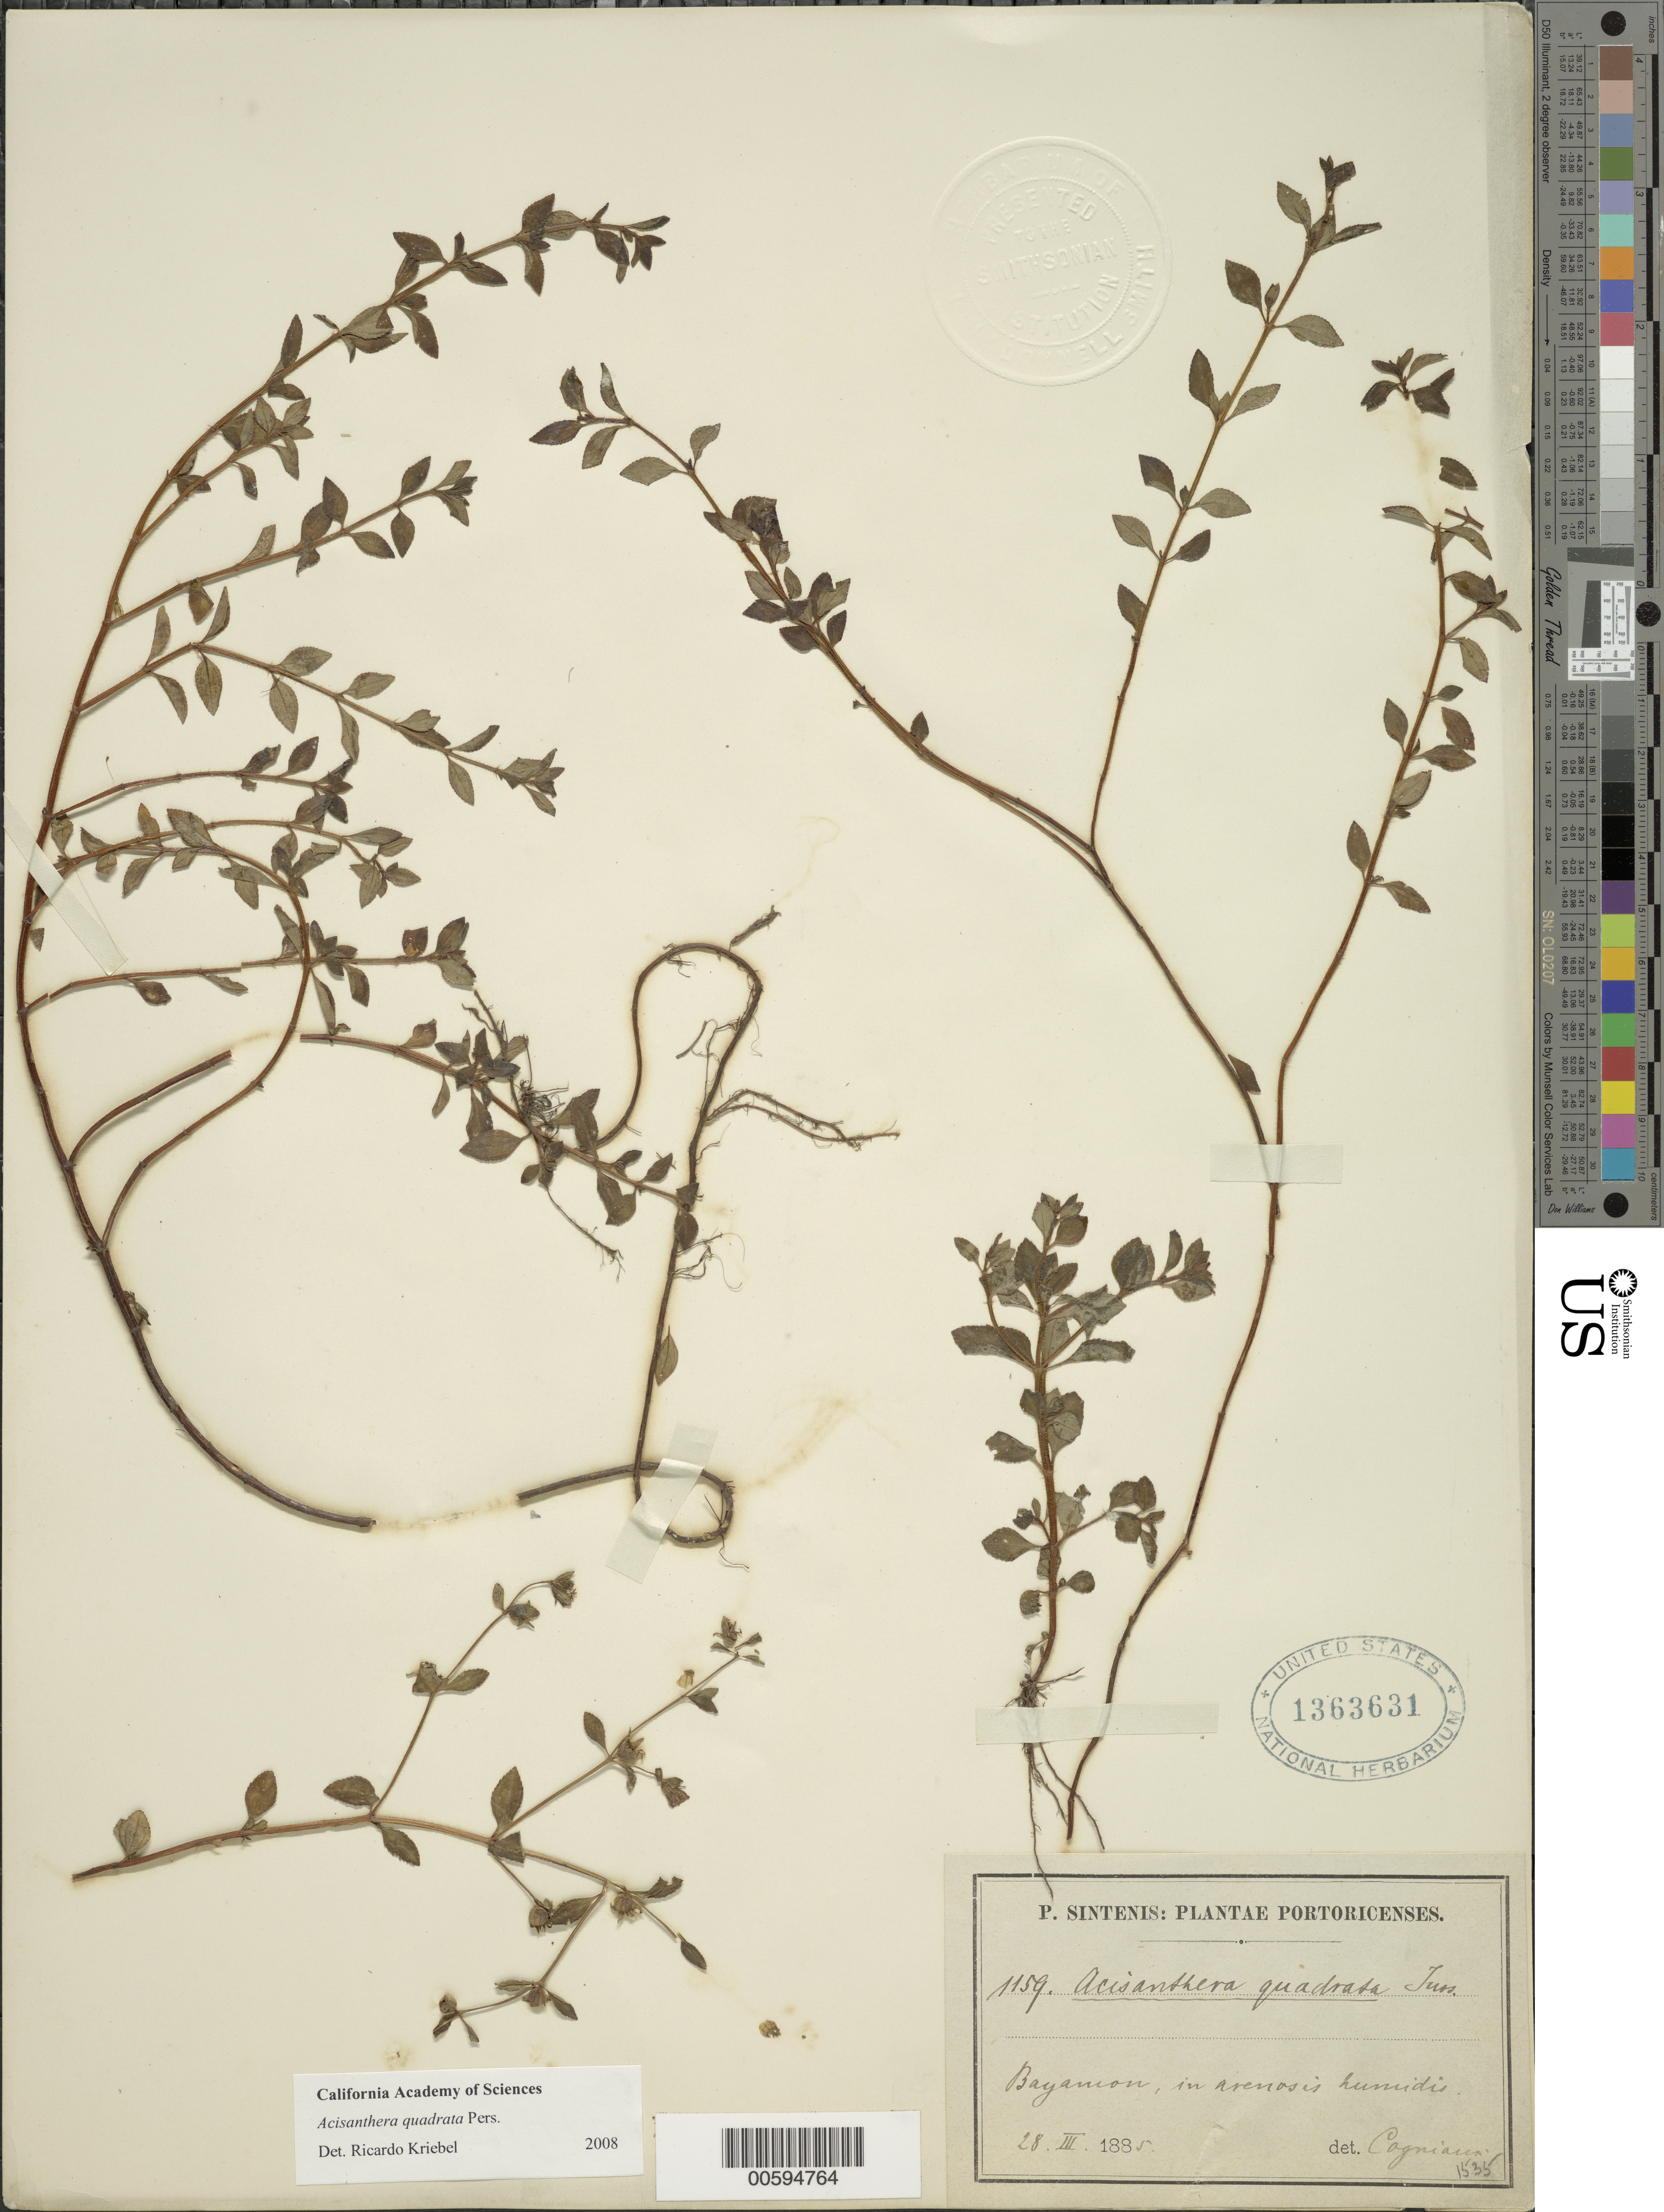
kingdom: Plantae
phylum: Tracheophyta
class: Magnoliopsida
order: Myrtales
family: Melastomataceae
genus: Acisanthera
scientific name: Acisanthera erecta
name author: Gleason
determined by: Nunes da Silva, Diego, (RB), Jardim Botanico do Rio de Janeiro - Herbario (BRAZIL)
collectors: P. Sintenis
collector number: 1159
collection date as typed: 28 Mar 1885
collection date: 1885-03-28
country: Puerto Rico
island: Greater Antilles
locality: Bayamon, in arenosis humidis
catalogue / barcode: US 1363631